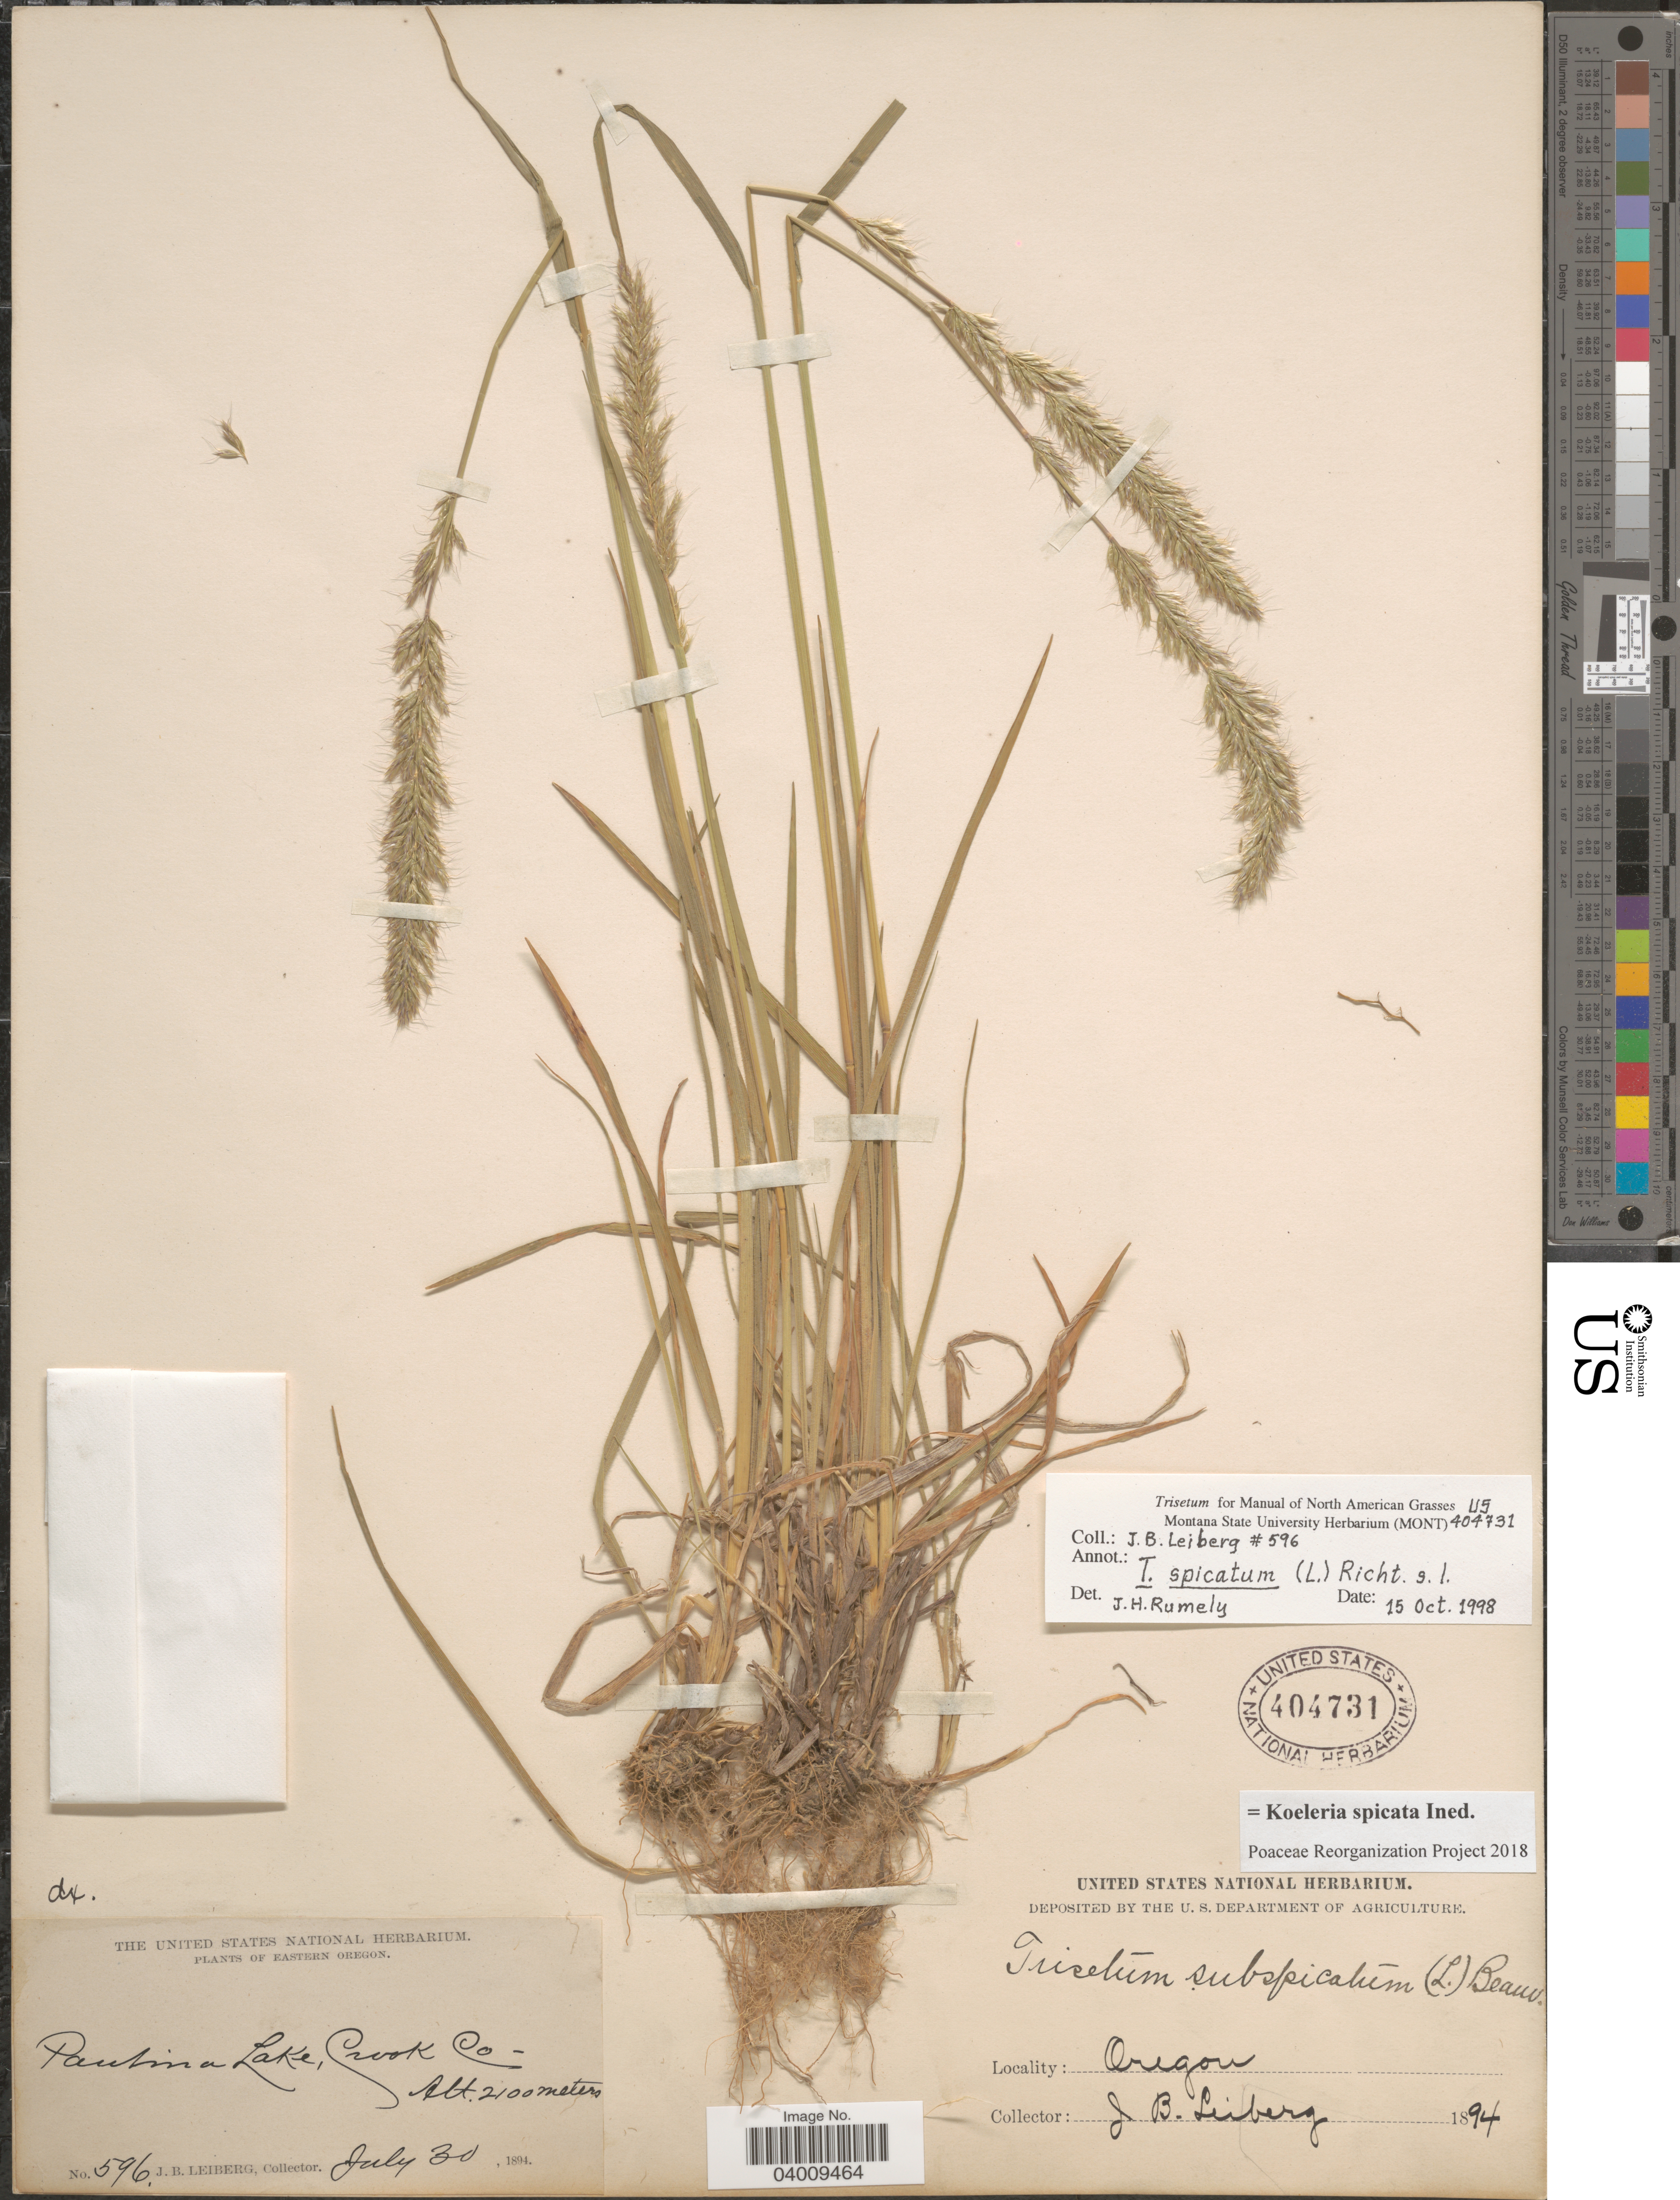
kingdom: Plantae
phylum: Tracheophyta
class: Liliopsida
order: Poales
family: Poaceae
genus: Koeleria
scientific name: Koeleria spicata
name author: (L.) Barberá et al.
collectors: J. B. Leiberg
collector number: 596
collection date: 1894-07-30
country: United States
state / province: Oregon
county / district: Deschutes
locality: Eastern Oregon. Paulina Lake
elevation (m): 2100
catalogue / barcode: US 404731